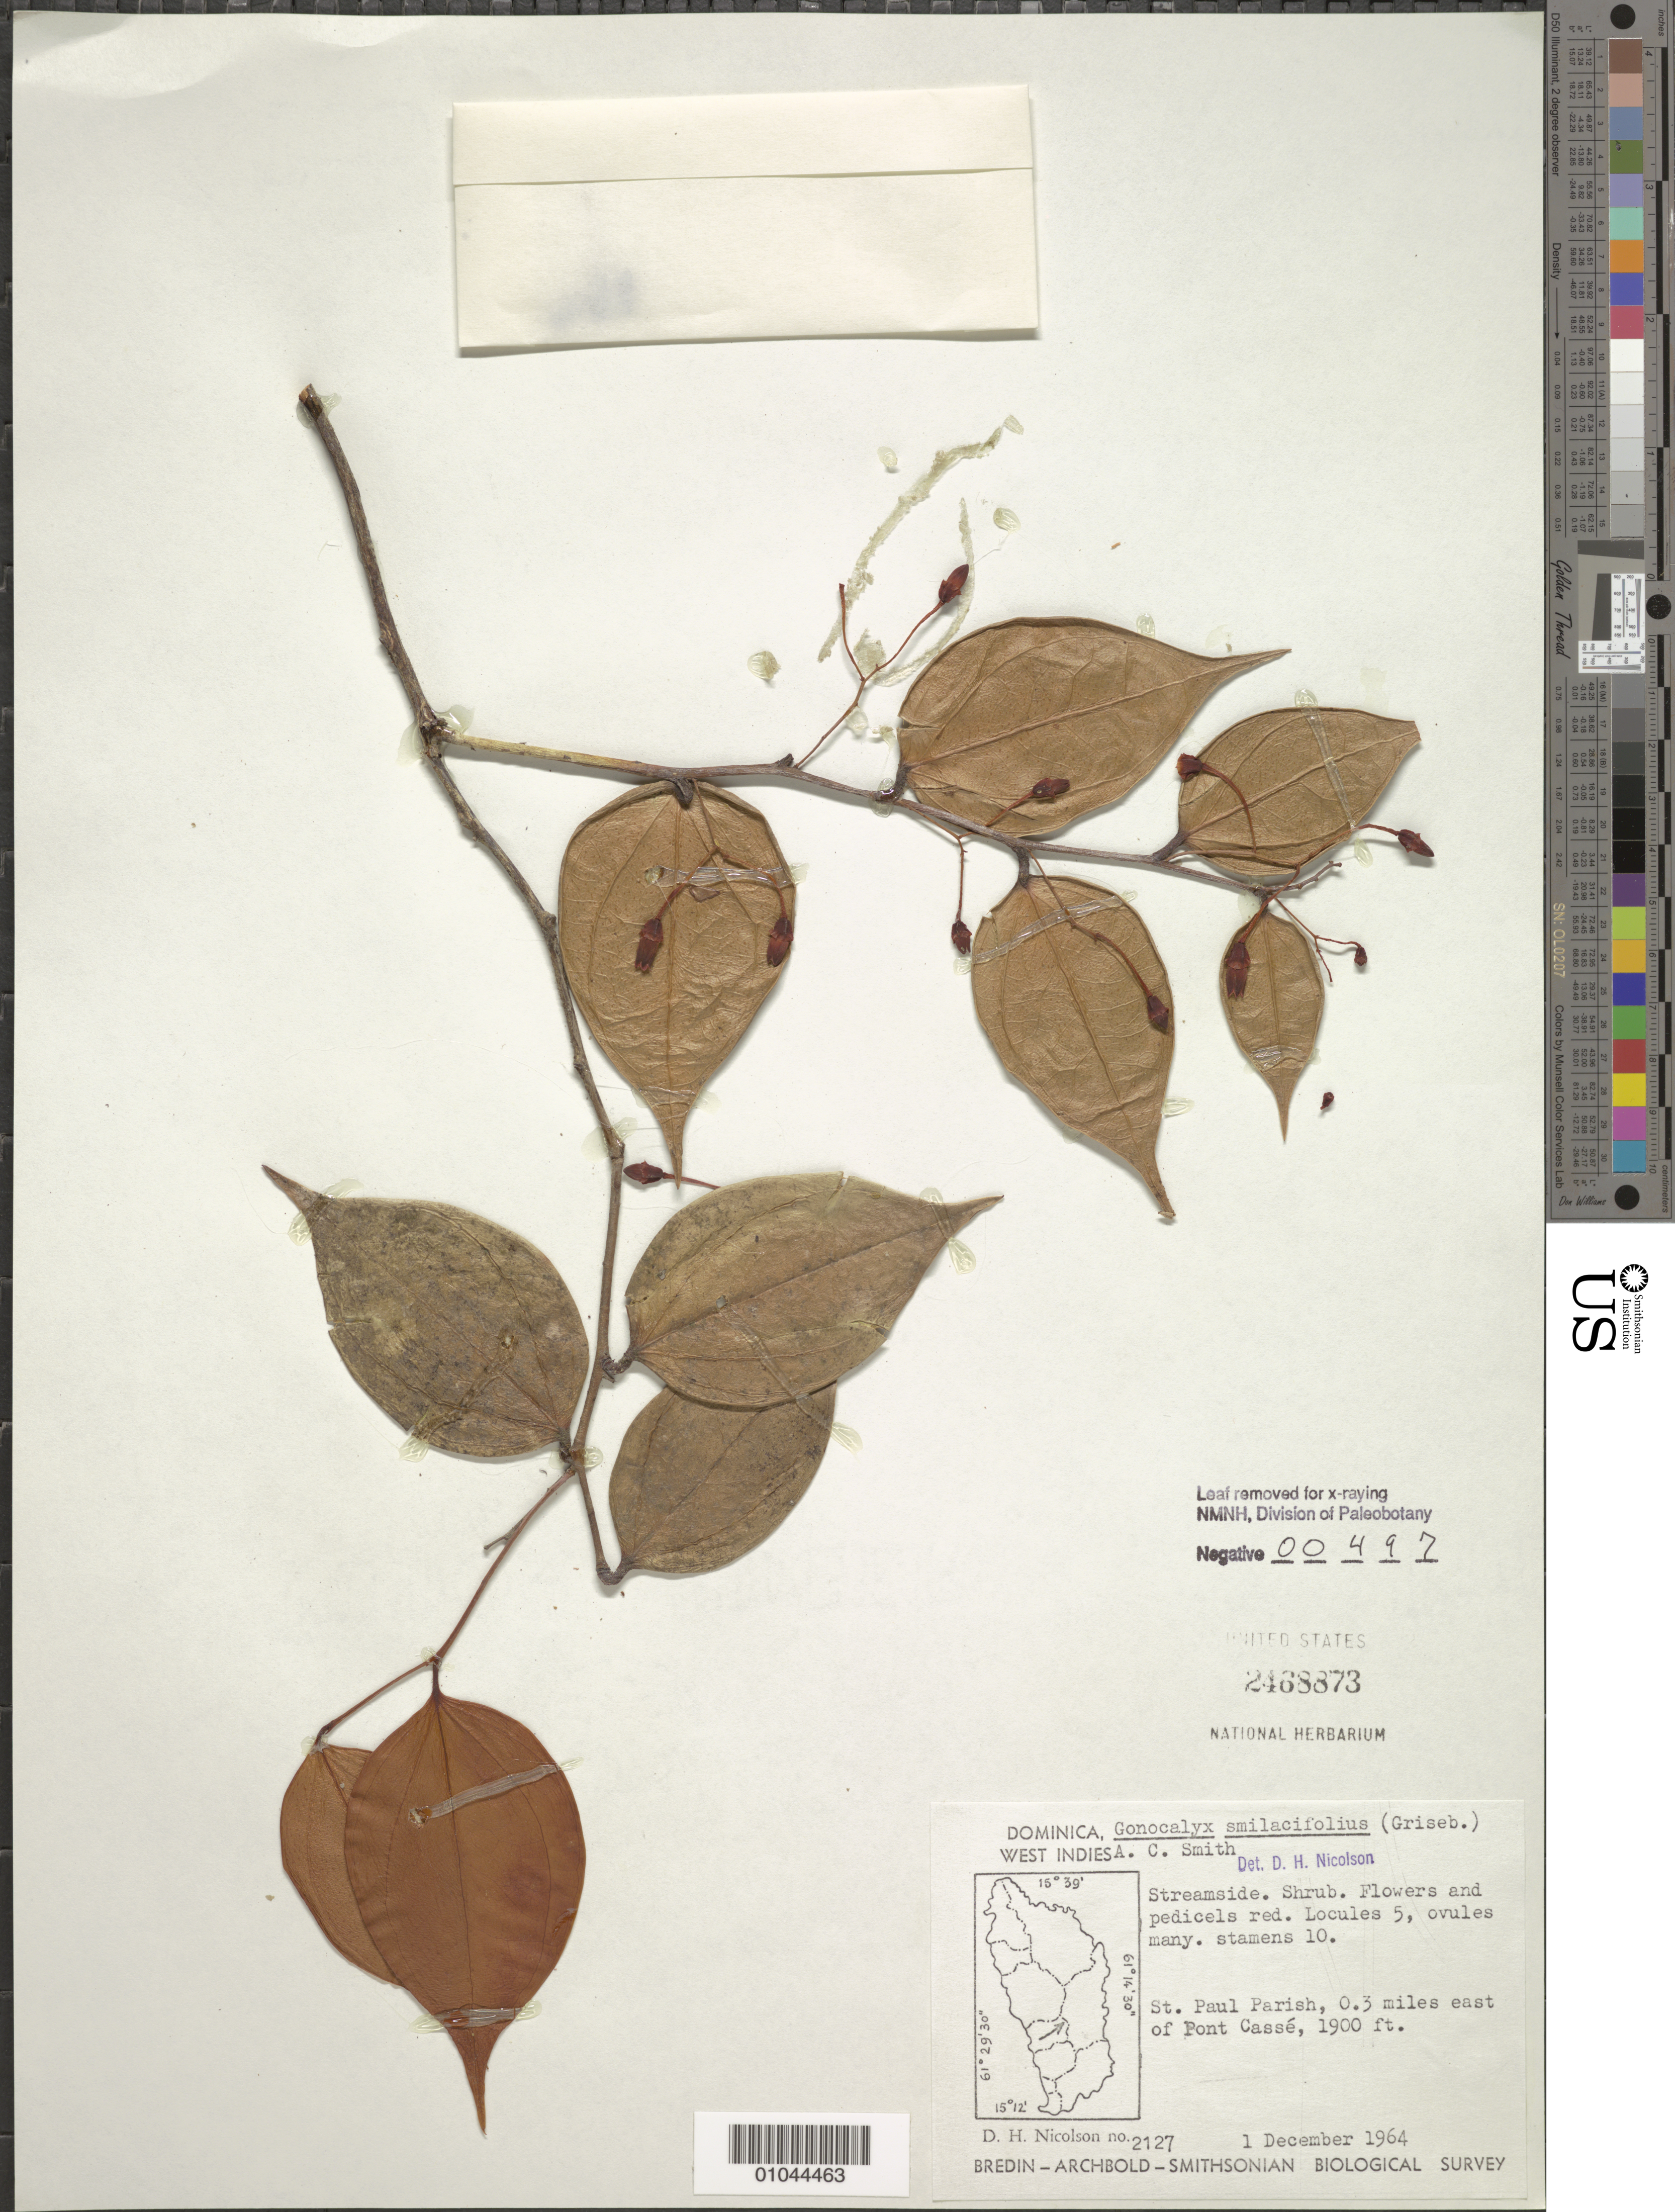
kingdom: Plantae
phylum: Tracheophyta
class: Magnoliopsida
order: Ericales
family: Ericaceae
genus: Gonocalyx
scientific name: Gonocalyx smilacifolius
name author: (Griseb.) A.C. Sm.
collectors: D. H. Nicolson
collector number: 2127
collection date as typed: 01 Dec 1964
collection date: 1964-12-01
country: Dominica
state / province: St. Paul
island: Dominica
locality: St. Paul Parish, 0.3 miles east of Pont Casse,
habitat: Streamside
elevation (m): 579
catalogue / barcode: US 2468873